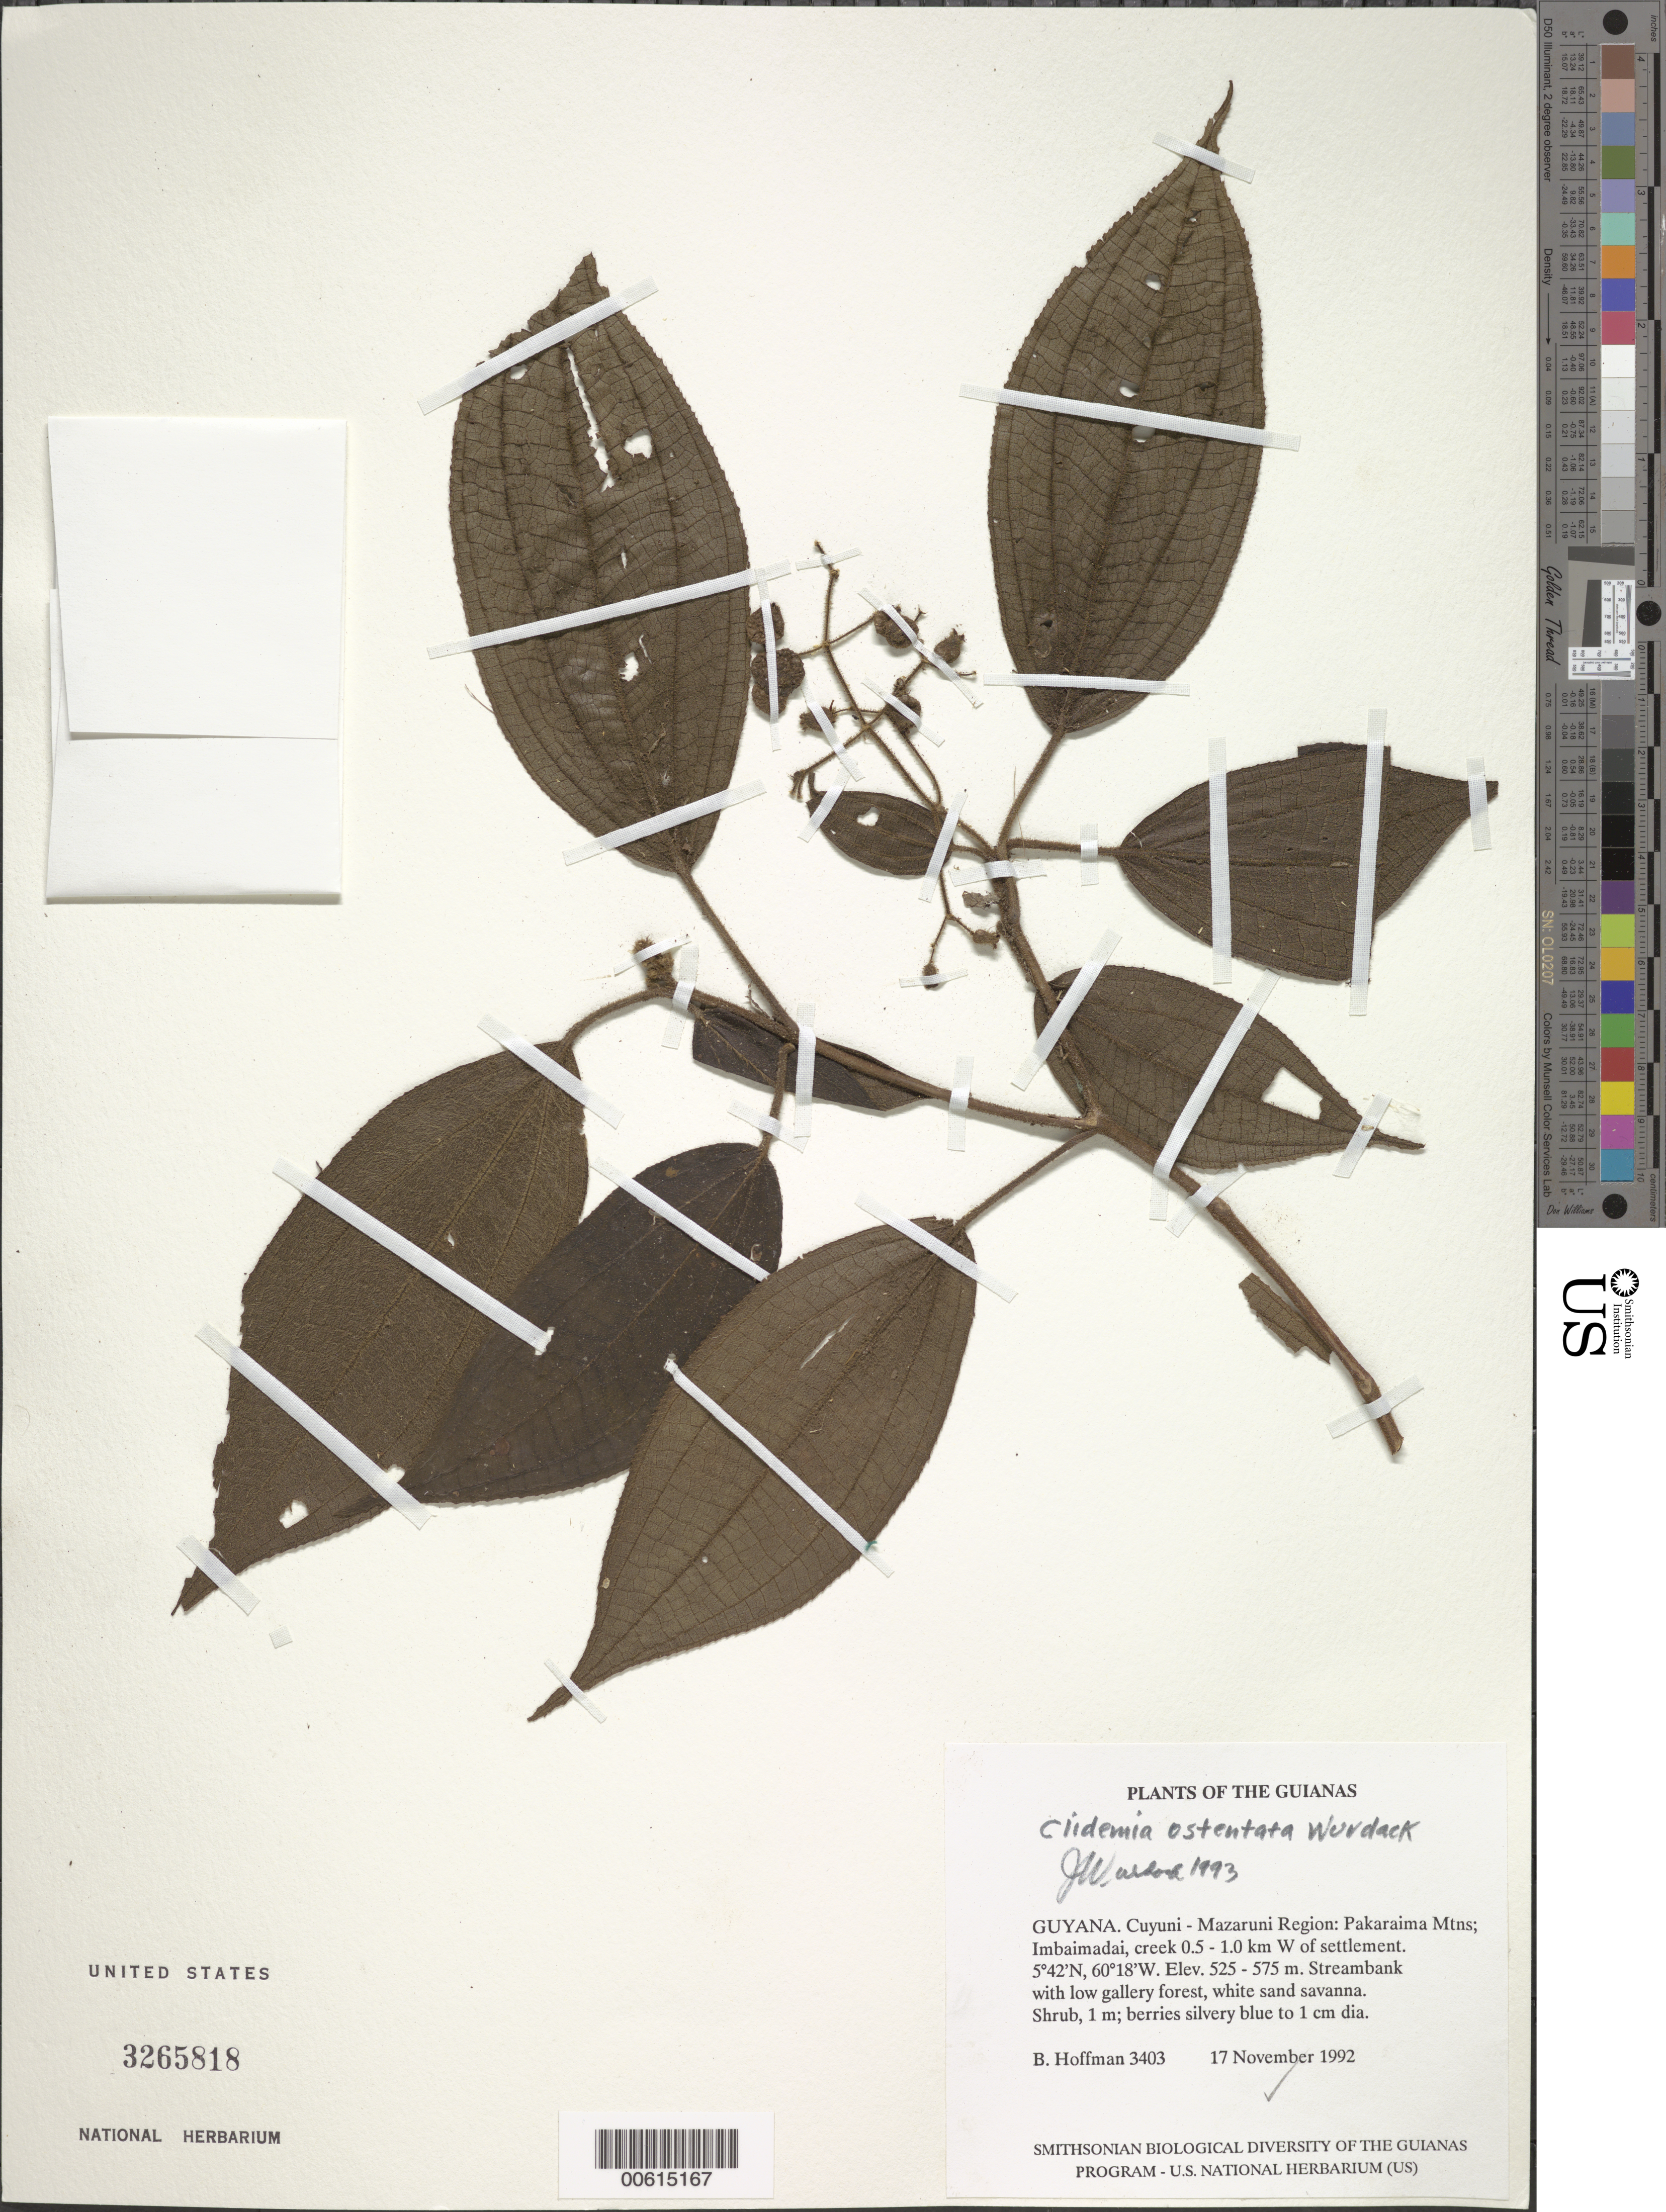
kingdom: Plantae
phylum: Tracheophyta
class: Magnoliopsida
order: Myrtales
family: Melastomataceae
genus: Clidemia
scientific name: Clidemia ostentata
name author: Wurdack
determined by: Wurdack, John J., (US), US (UNITED STATES)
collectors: B. Hoffman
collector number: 3403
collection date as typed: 17 November 1992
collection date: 1992-11-17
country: Guyana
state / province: Cuyuni-Mazaruni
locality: Pakaraima Mountains; Imbaimadai, creek 0.5 - 1.0 km W of settlement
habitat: Streambank with low gallery forest, white sand savanna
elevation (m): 525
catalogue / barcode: US 3265818